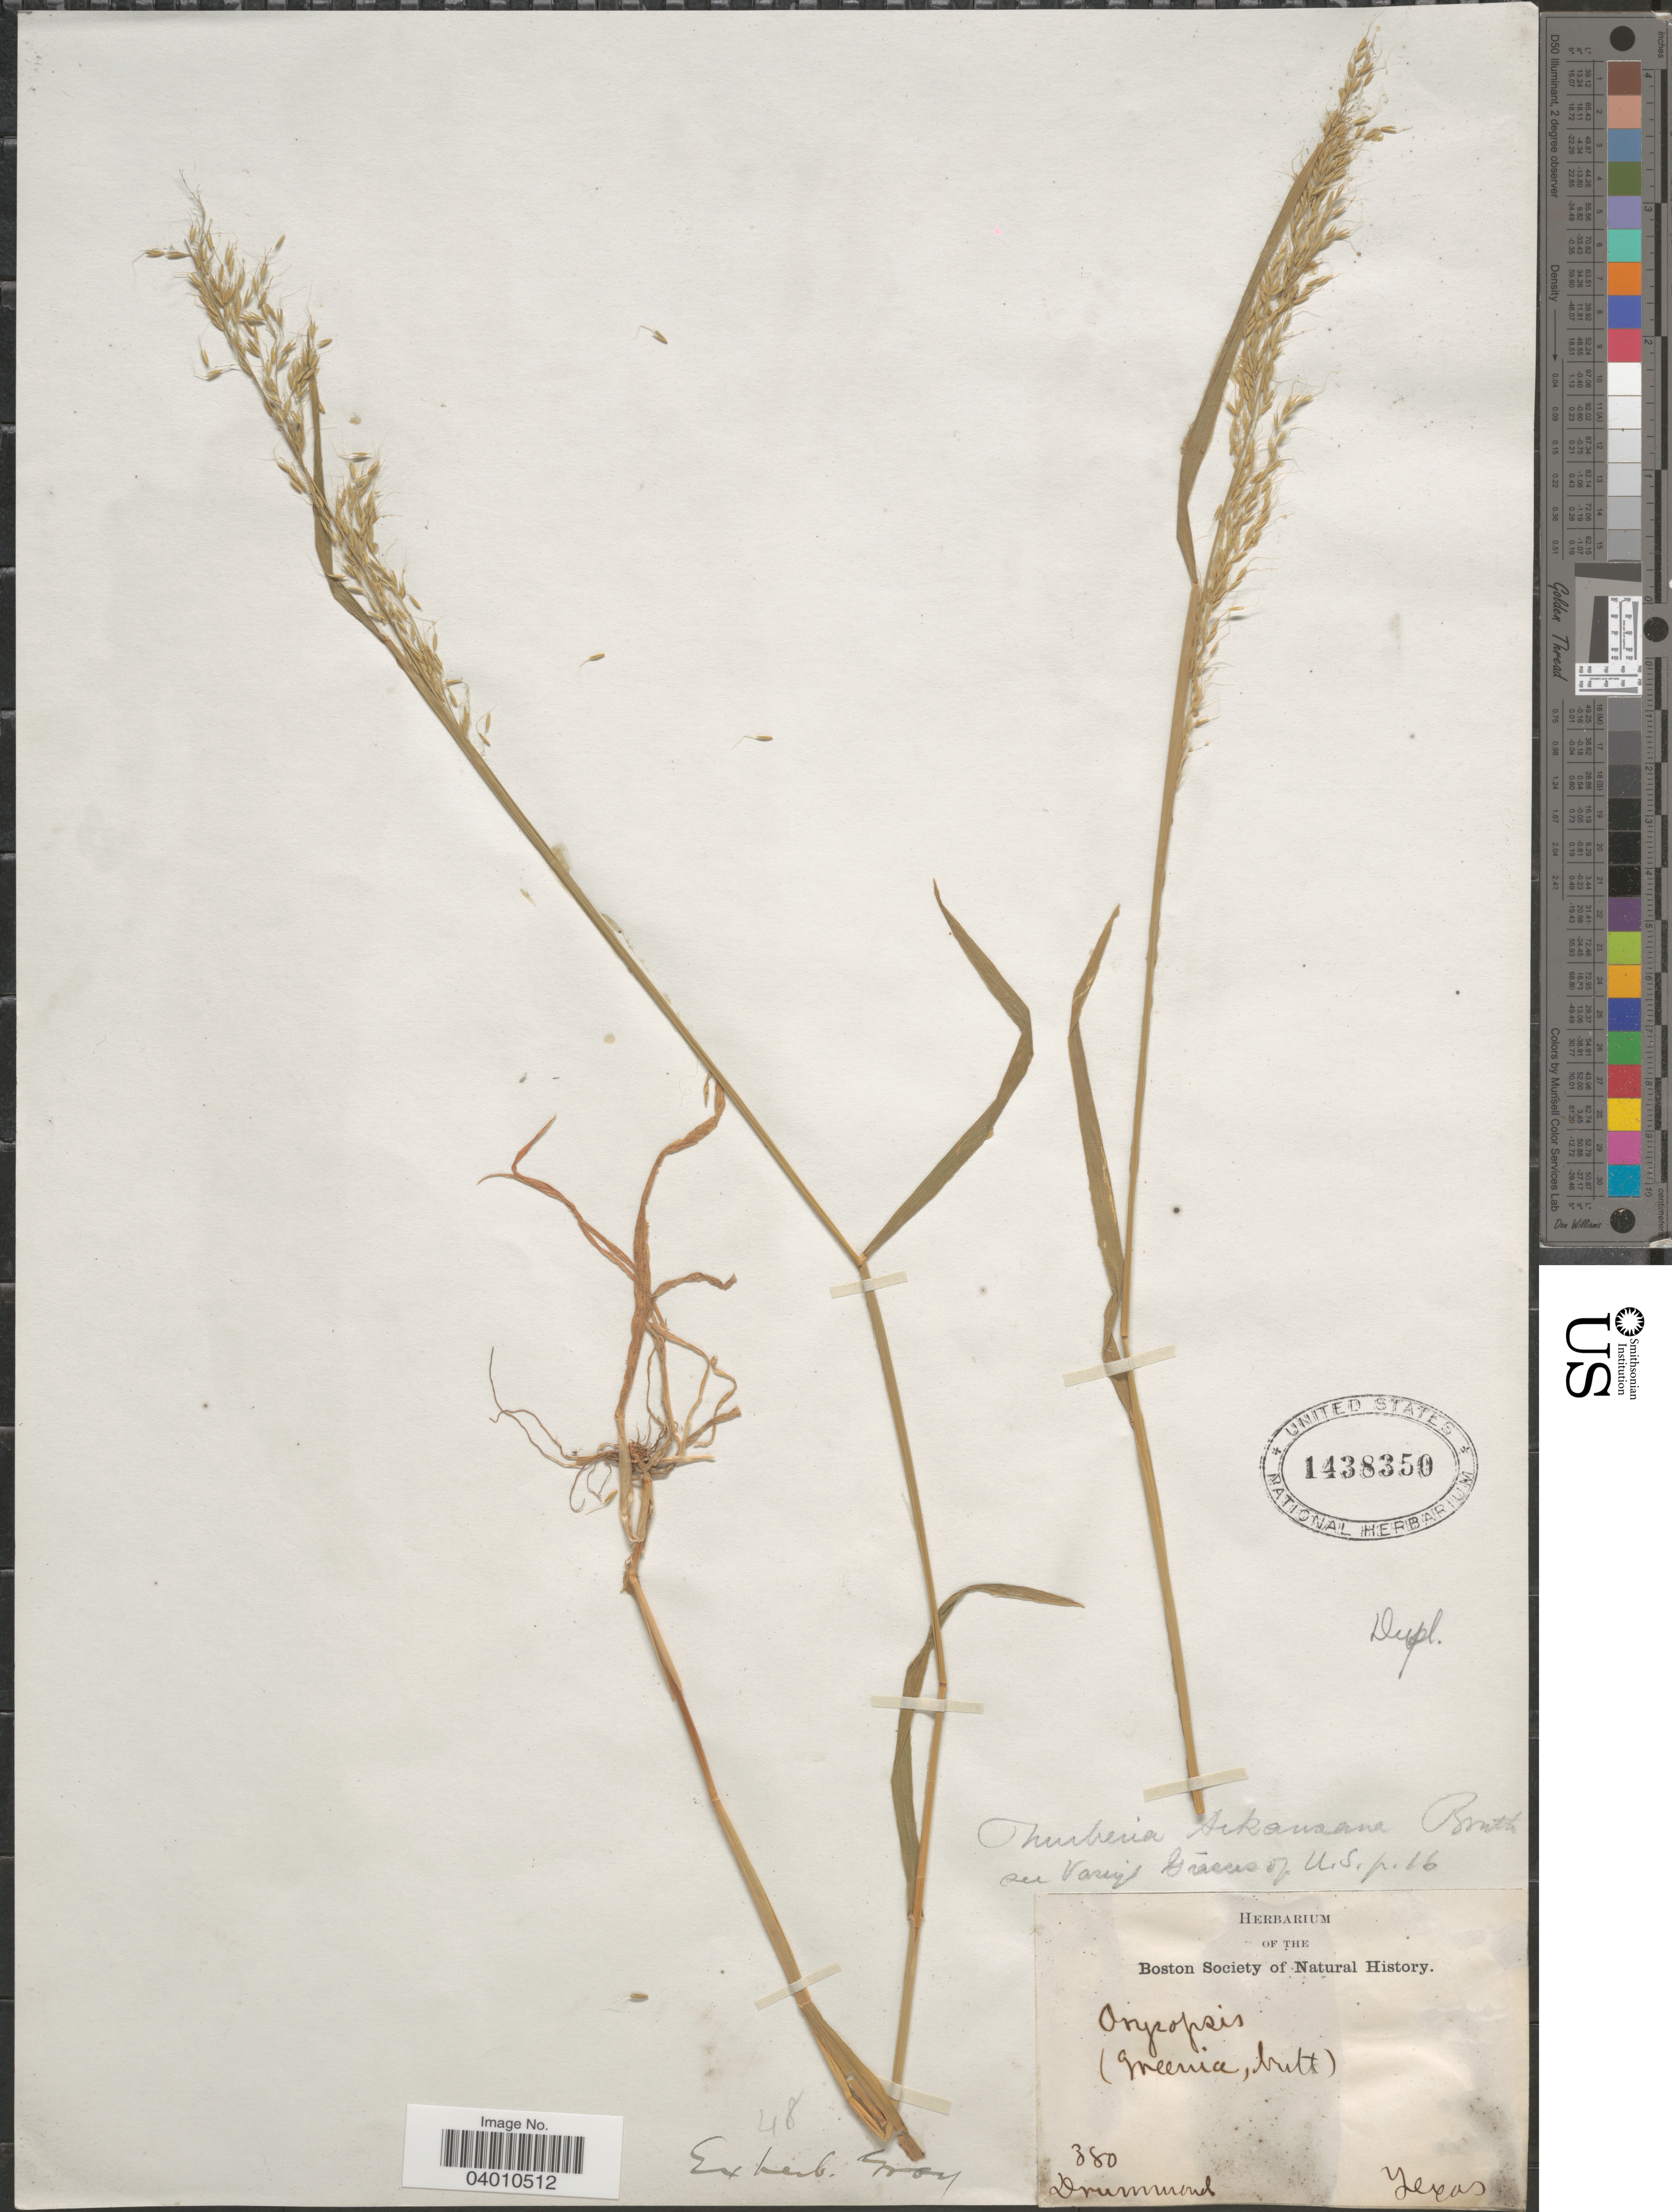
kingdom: Plantae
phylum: Tracheophyta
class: Liliopsida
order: Poales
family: Poaceae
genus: Limnodea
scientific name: Limnodea arkansana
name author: (Nutt.) L.H. Dewey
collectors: -. Drummond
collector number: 380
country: United States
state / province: Texas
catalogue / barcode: US 1438350